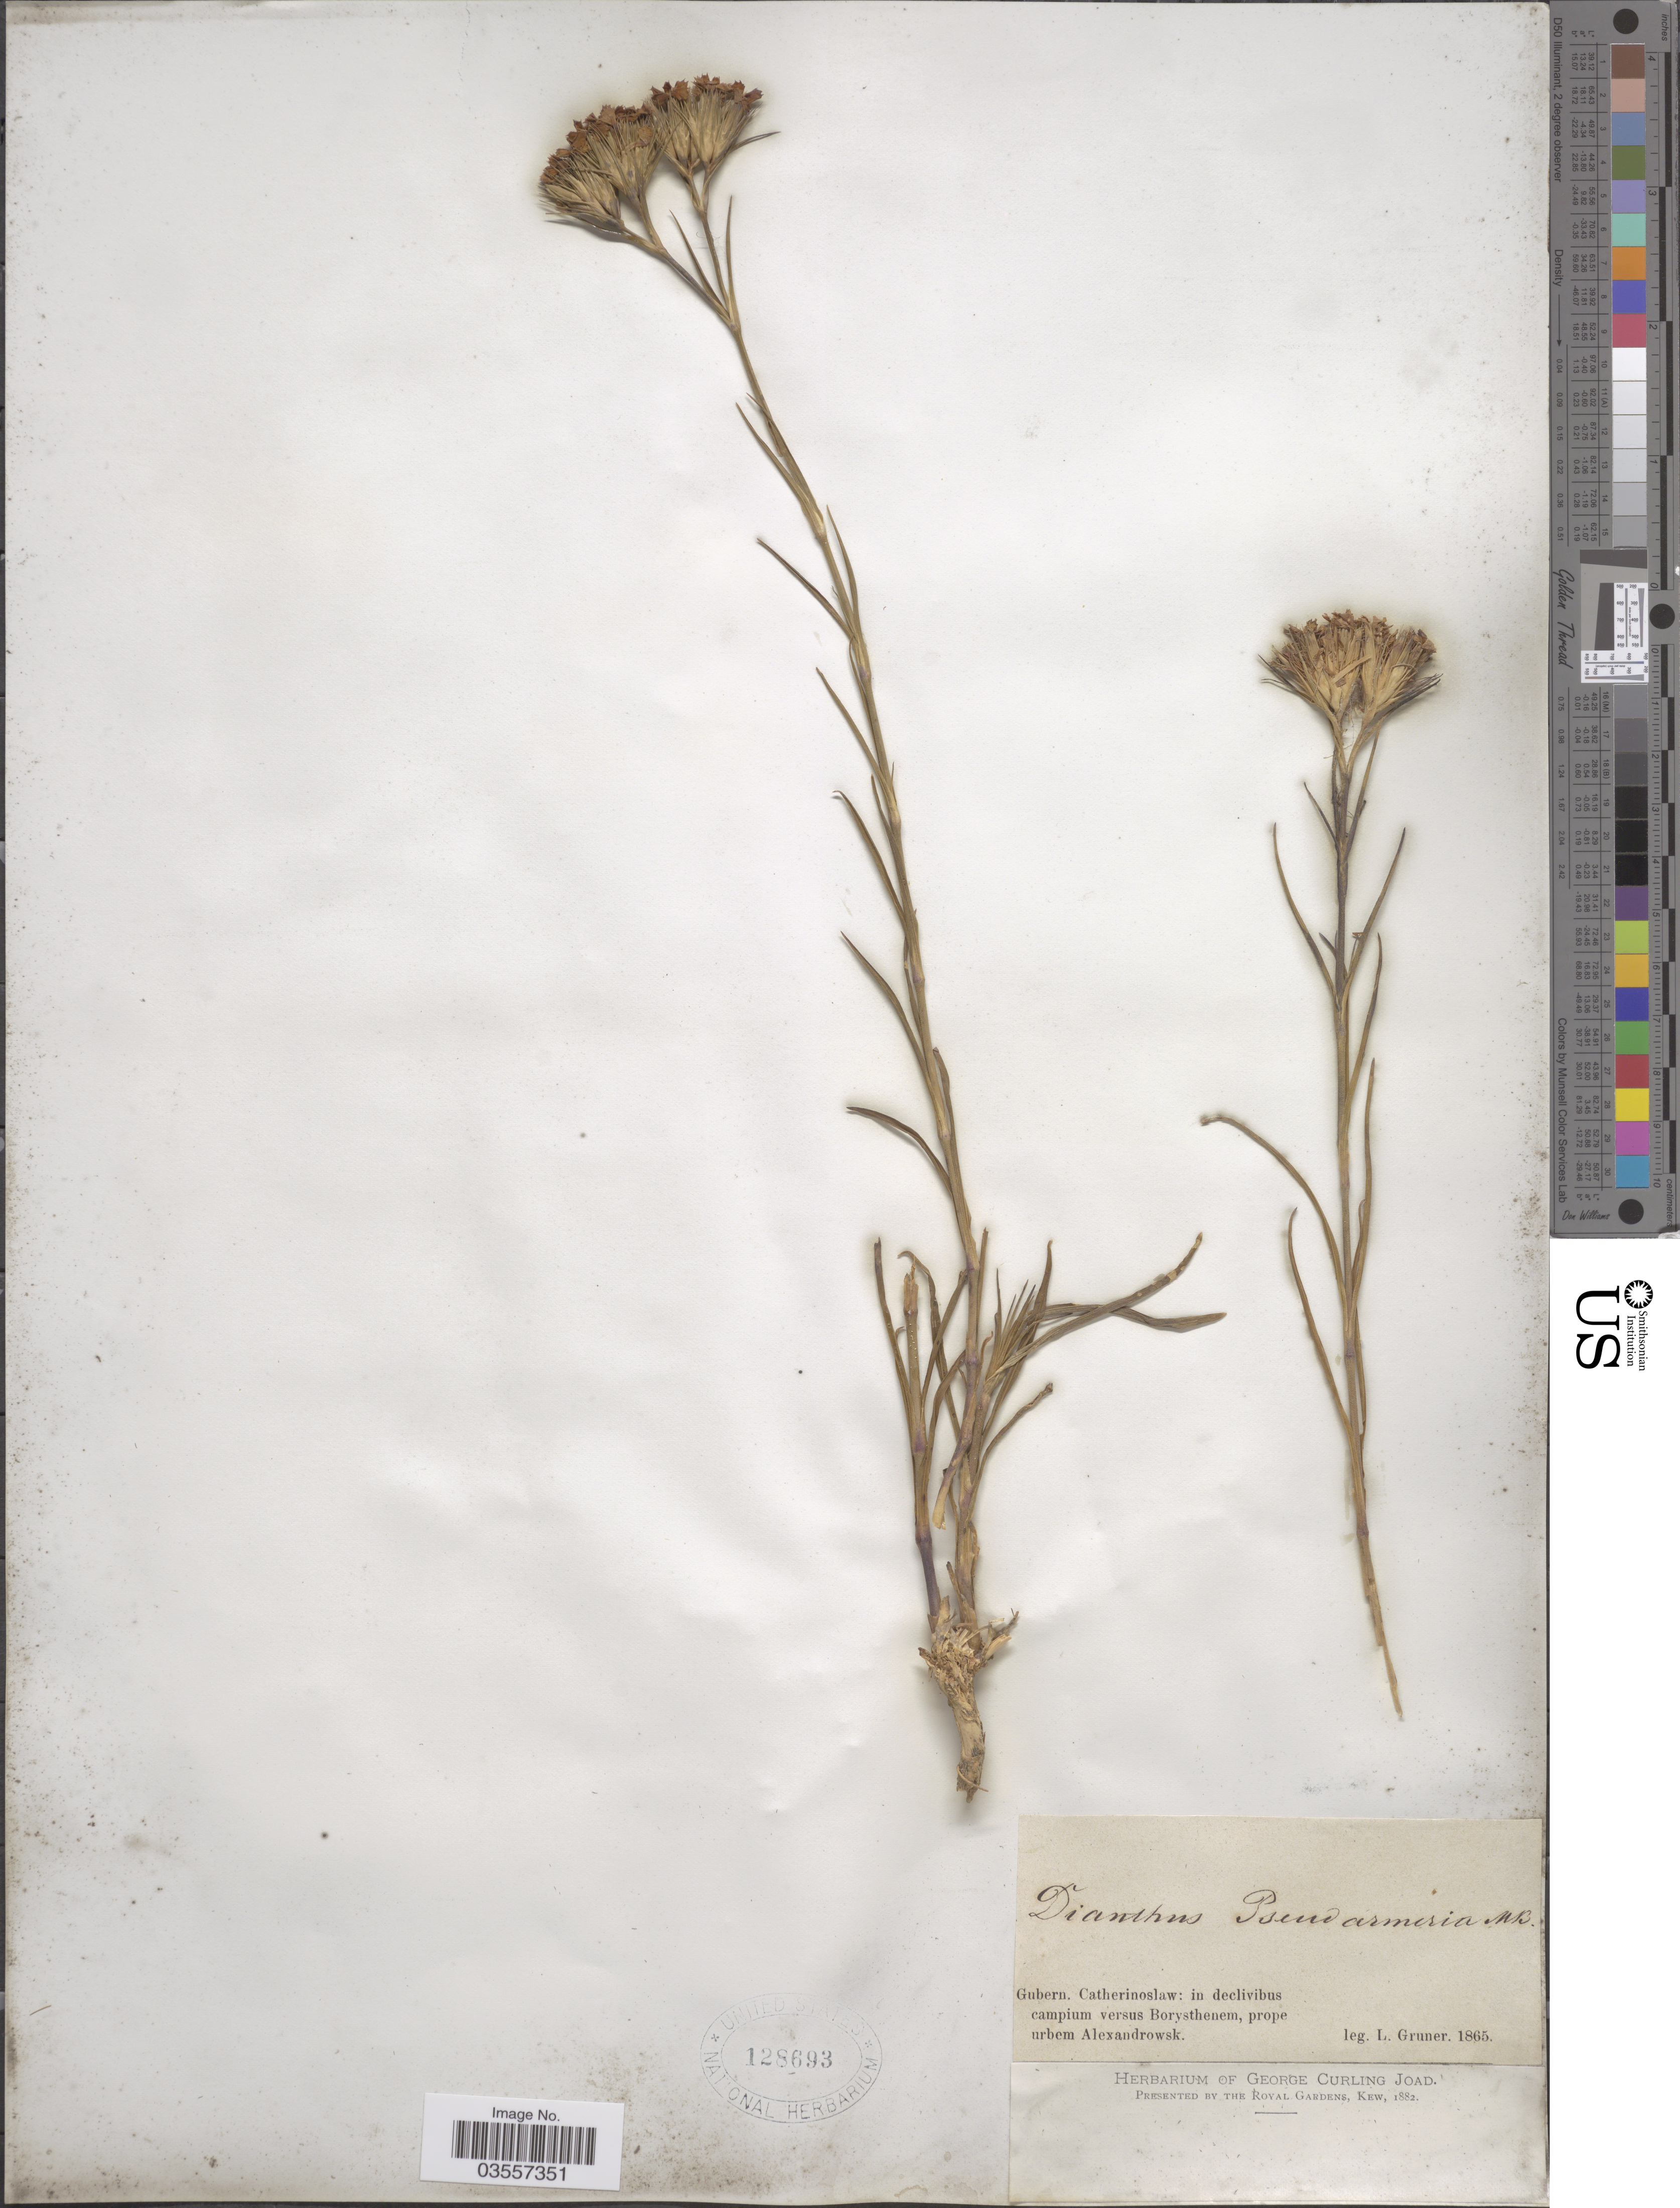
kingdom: Plantae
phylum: Tracheophyta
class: Magnoliopsida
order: Caryophyllales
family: Caryophyllaceae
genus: Dianthus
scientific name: Dianthus pseudarmeria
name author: M. Bieb.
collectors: L. F. Gruner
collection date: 1865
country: Ukraine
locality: Gubern. Catherinoslaw: in declivibus campium versus Borysthenem, prope urbem Alexandrowsk.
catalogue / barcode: US 128693